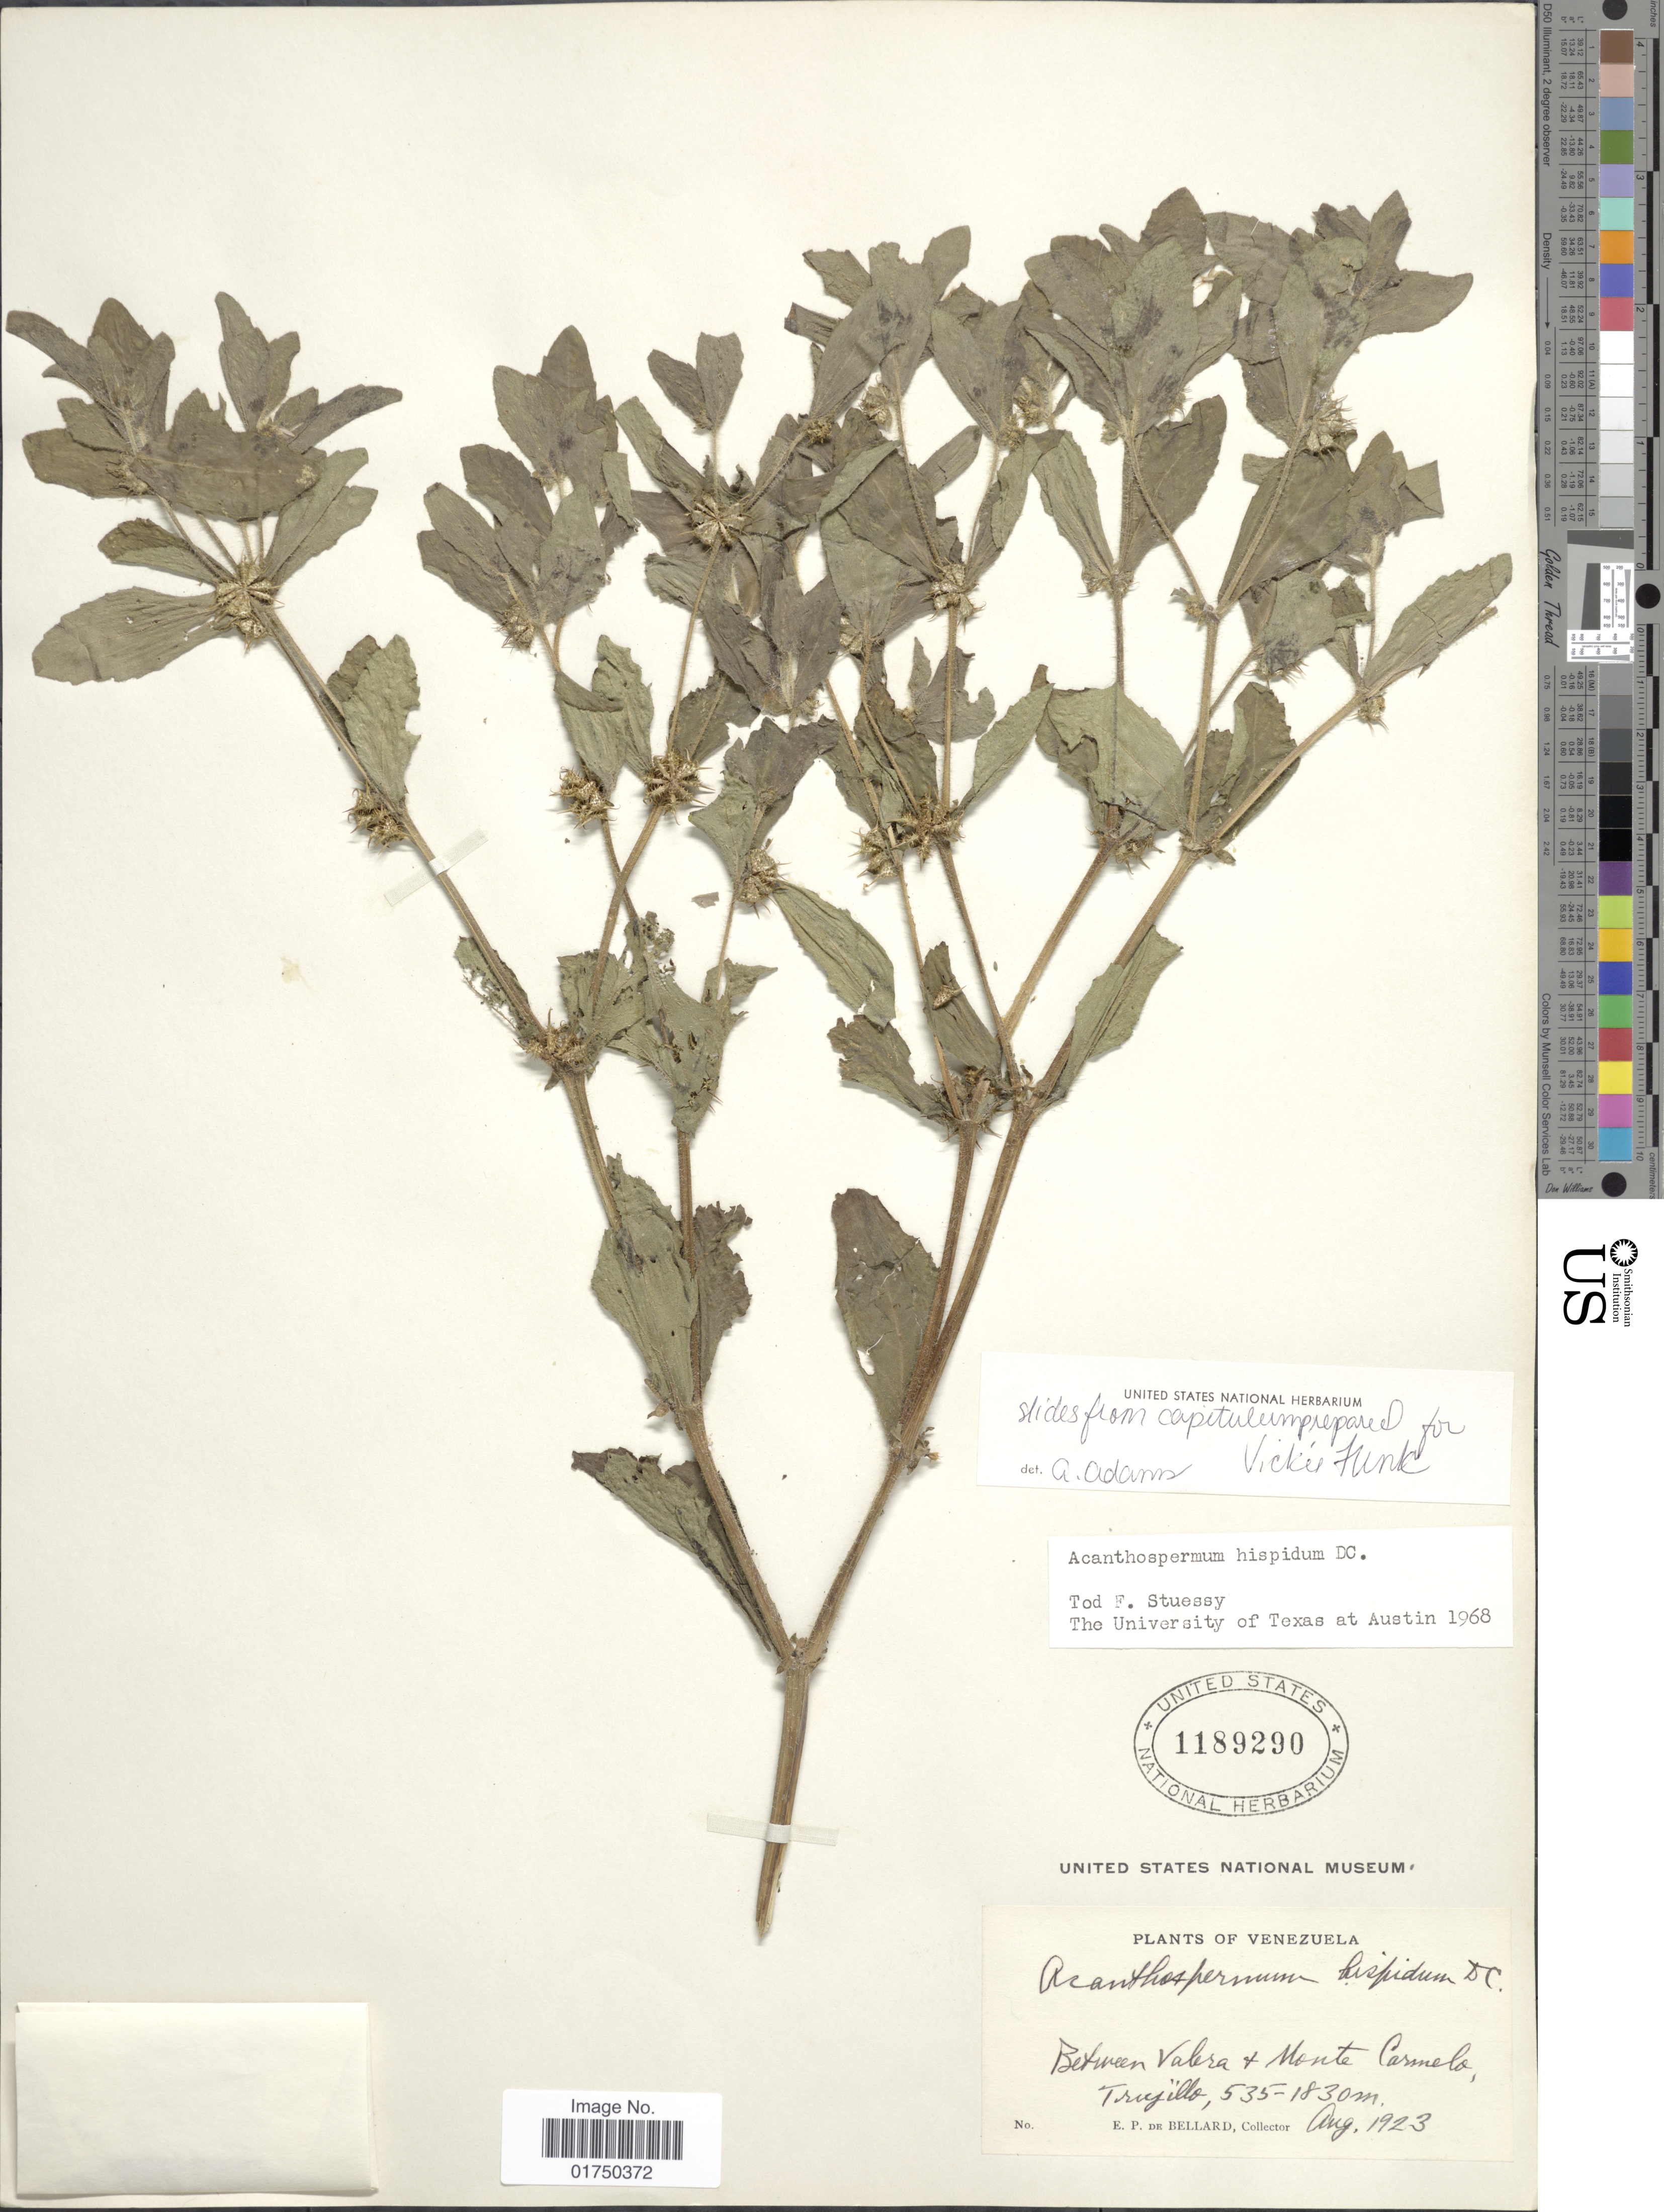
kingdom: Plantae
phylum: Tracheophyta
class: Magnoliopsida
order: Asterales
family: Asteraceae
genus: Acanthospermum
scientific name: Acanthospermum hispidum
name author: DC.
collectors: E. de Bellard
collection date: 1923-08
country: Venezuela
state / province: Trujillo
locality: Between Valera & Monte Carmelo, Trujillo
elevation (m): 535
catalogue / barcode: US 1189290